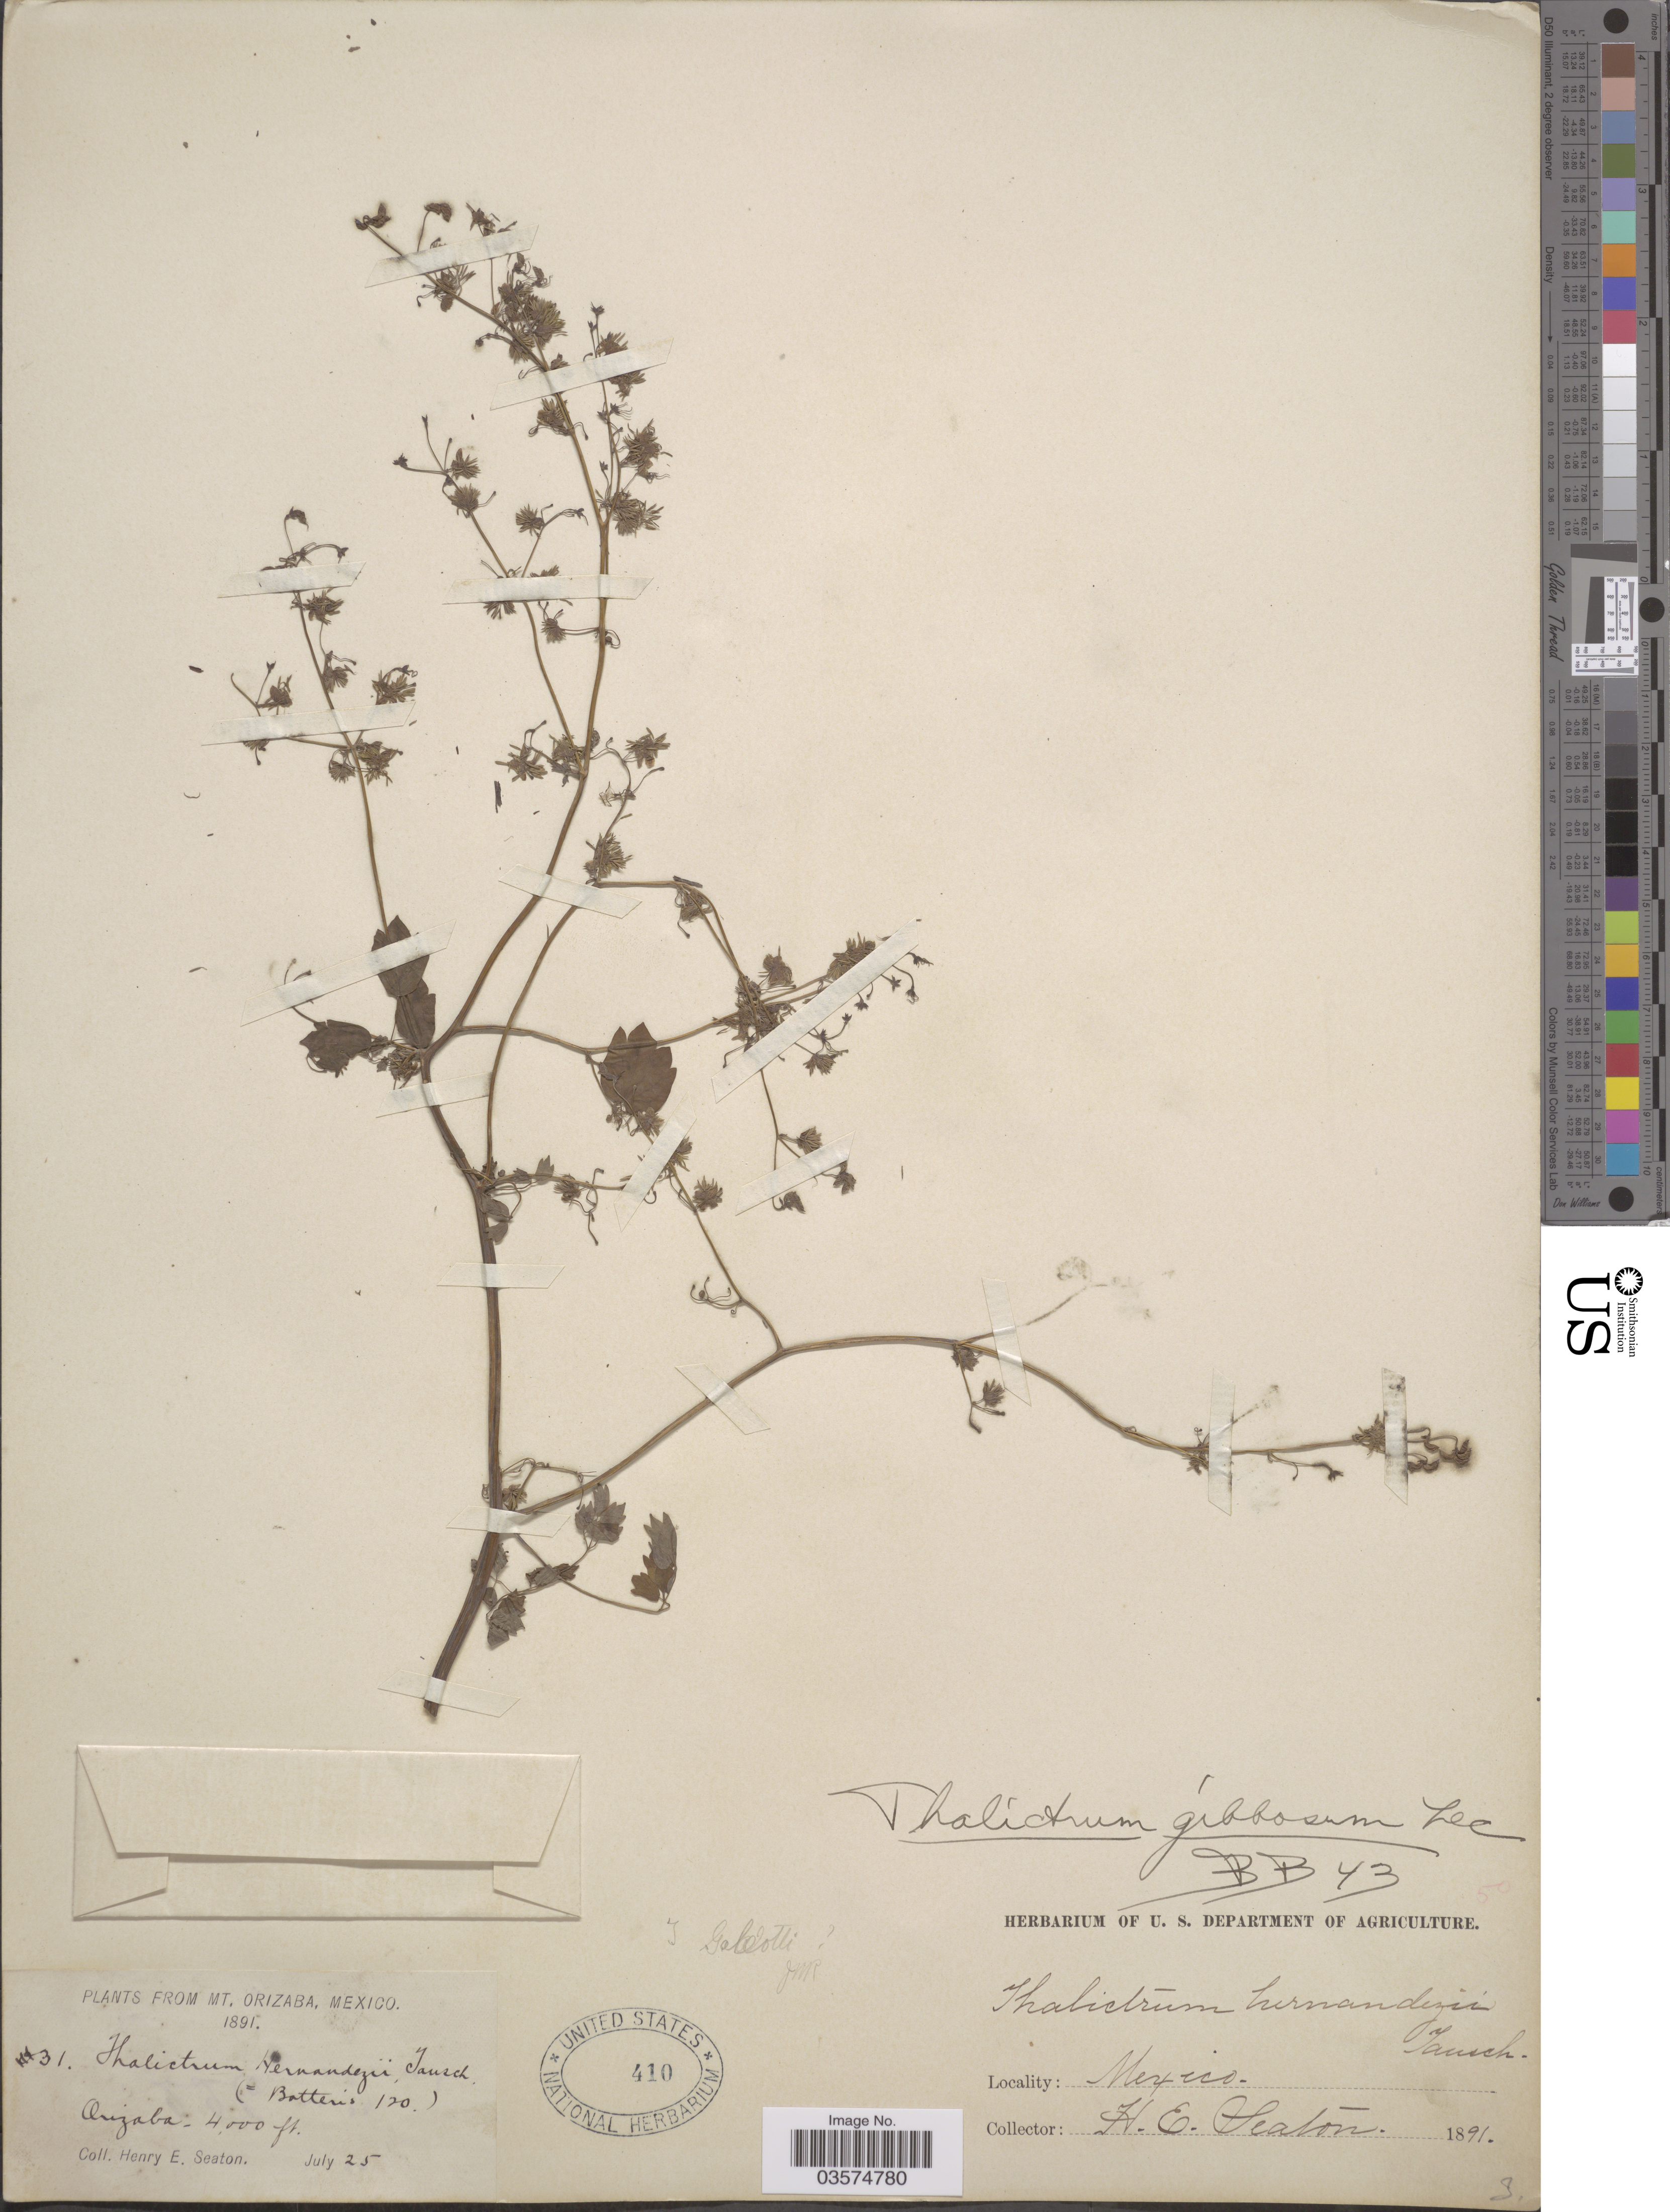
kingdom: Plantae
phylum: Tracheophyta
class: Magnoliopsida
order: Ranunculales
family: Ranunculaceae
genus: Thalictrum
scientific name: Thalictrum gibbosum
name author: Lec.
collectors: H. E. Seaton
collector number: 31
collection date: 1891-07-25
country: Mexico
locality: Mt. Orizaba. Orizaba.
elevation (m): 1219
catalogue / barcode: US 410